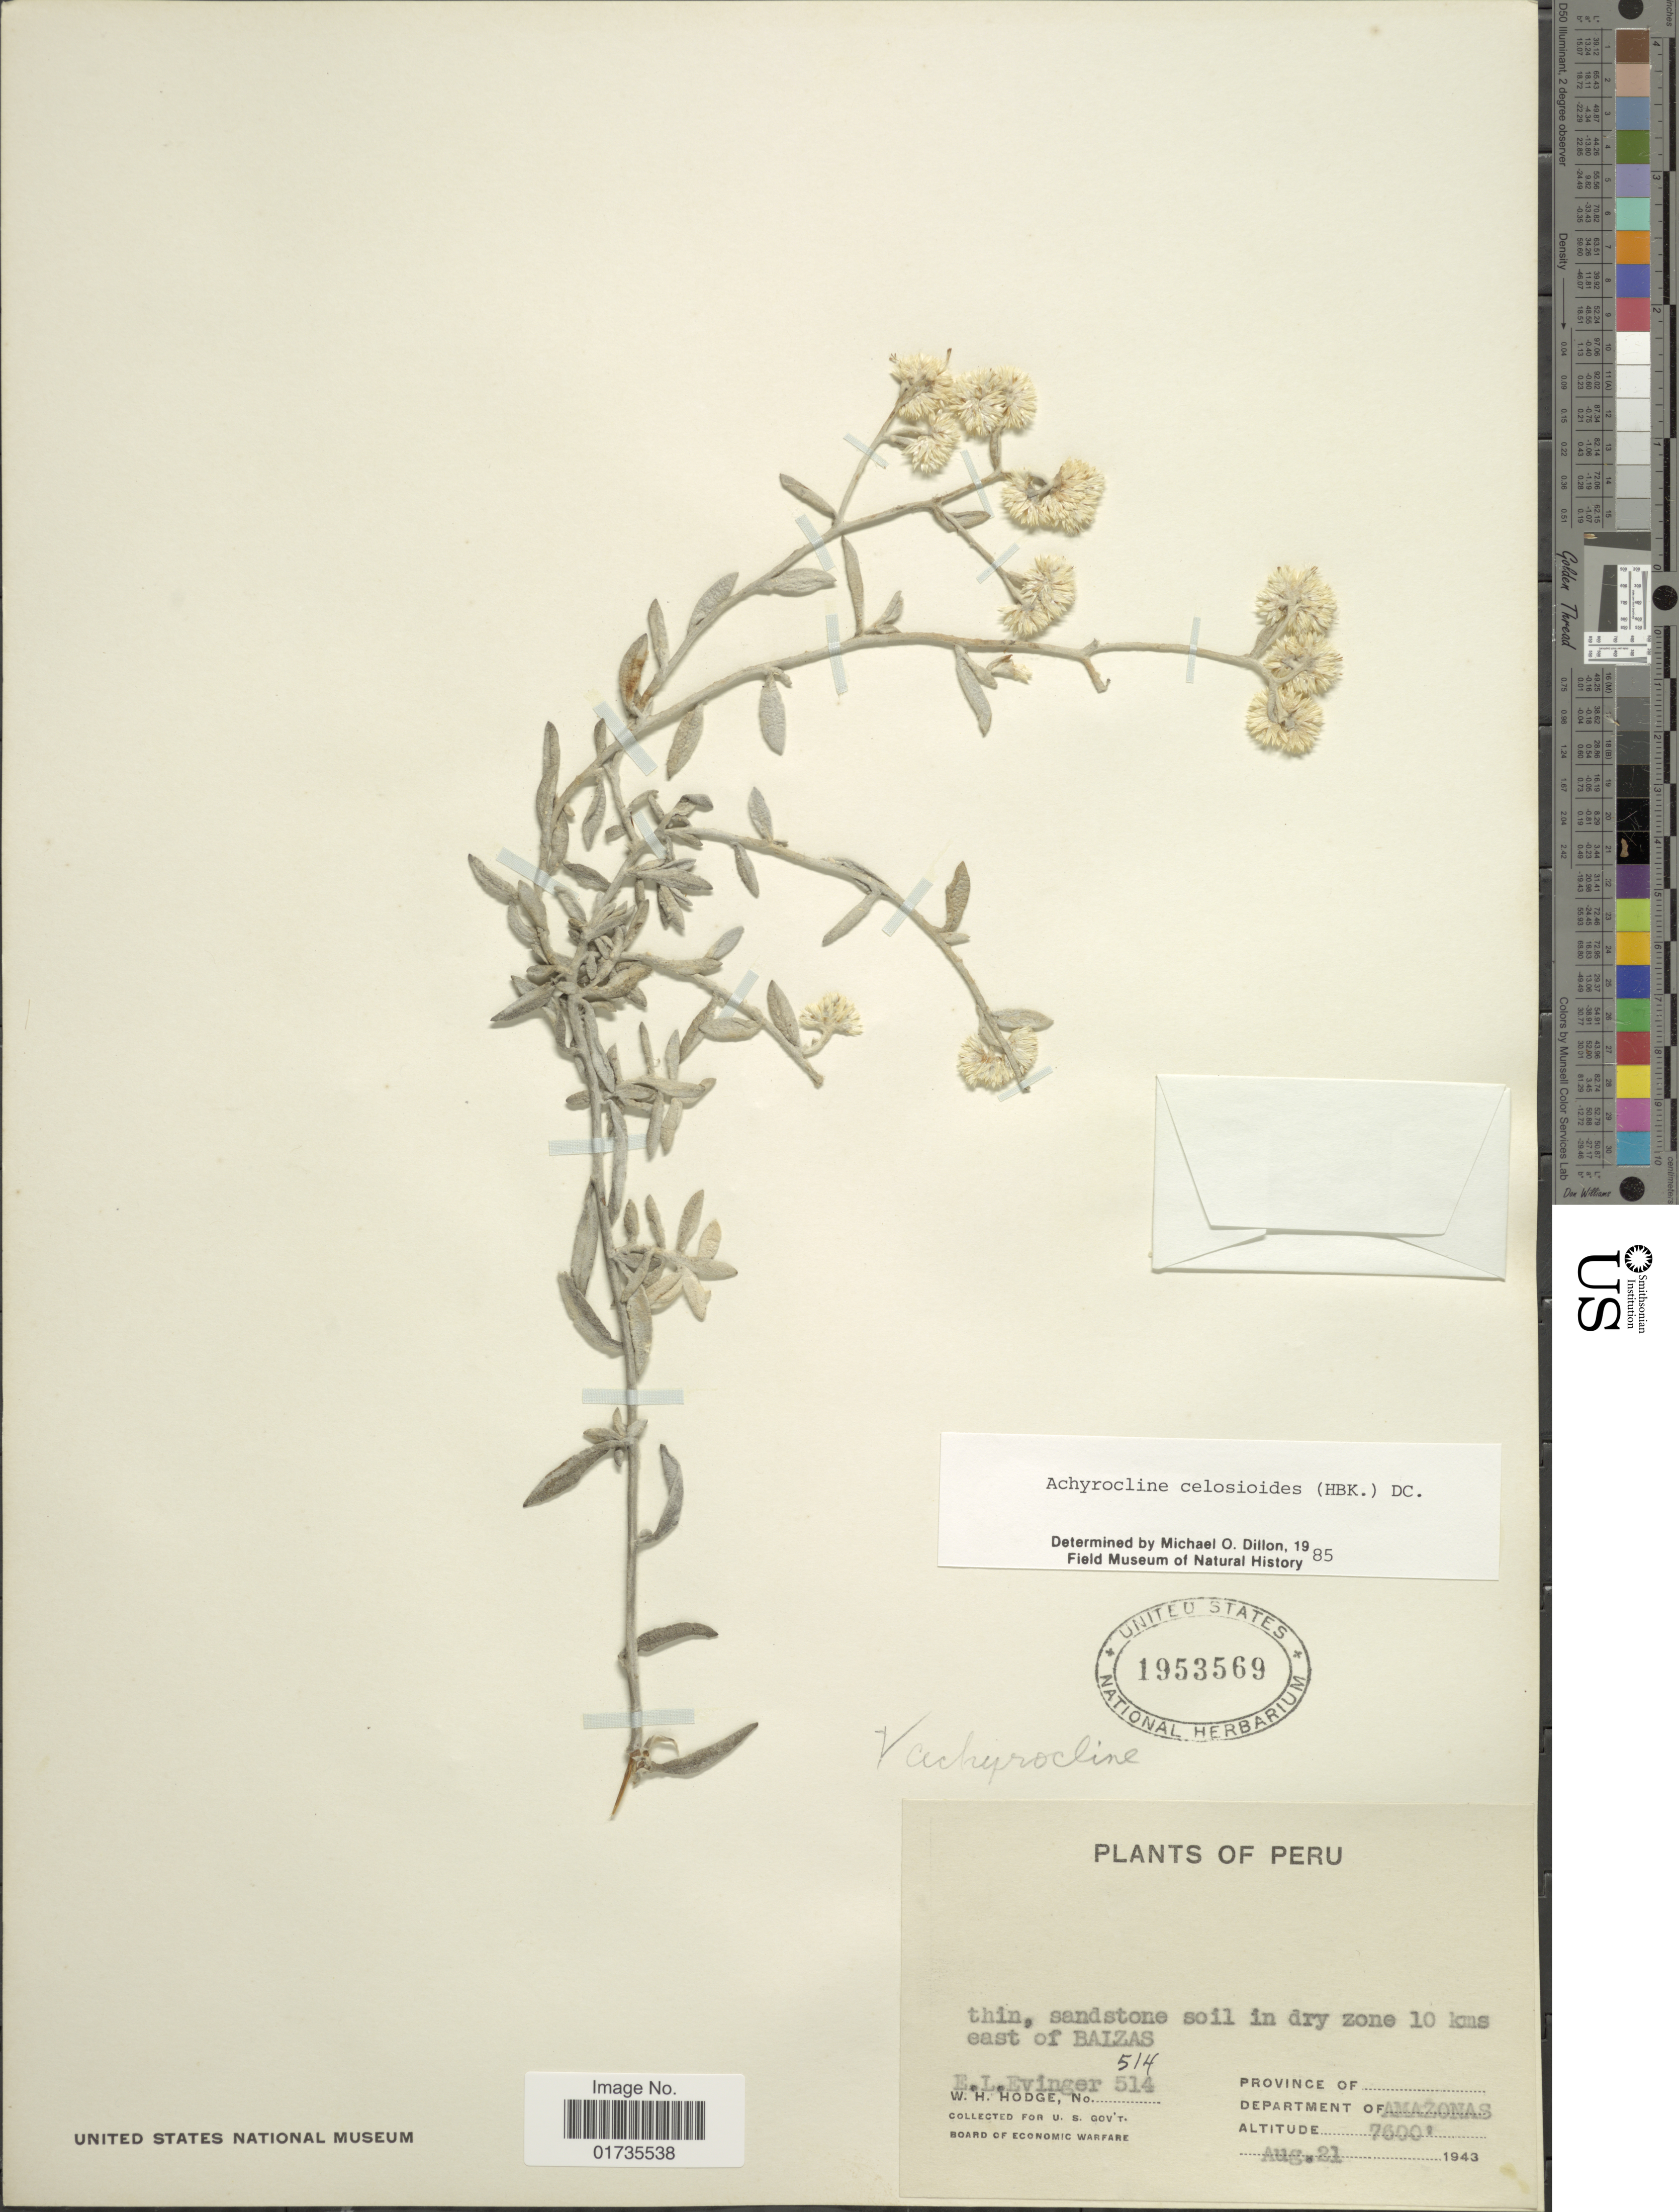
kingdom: Plantae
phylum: Tracheophyta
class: Magnoliopsida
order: Asterales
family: Asteraceae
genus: Achyrocline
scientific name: Achyrocline celosioides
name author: (Kunth) DC.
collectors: E. Evinger & W. Hodge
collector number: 514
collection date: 1943-08-21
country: Peru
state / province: Amazonas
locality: Peru. Province of. Department of Amazonas.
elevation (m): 2316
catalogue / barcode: US 1953569